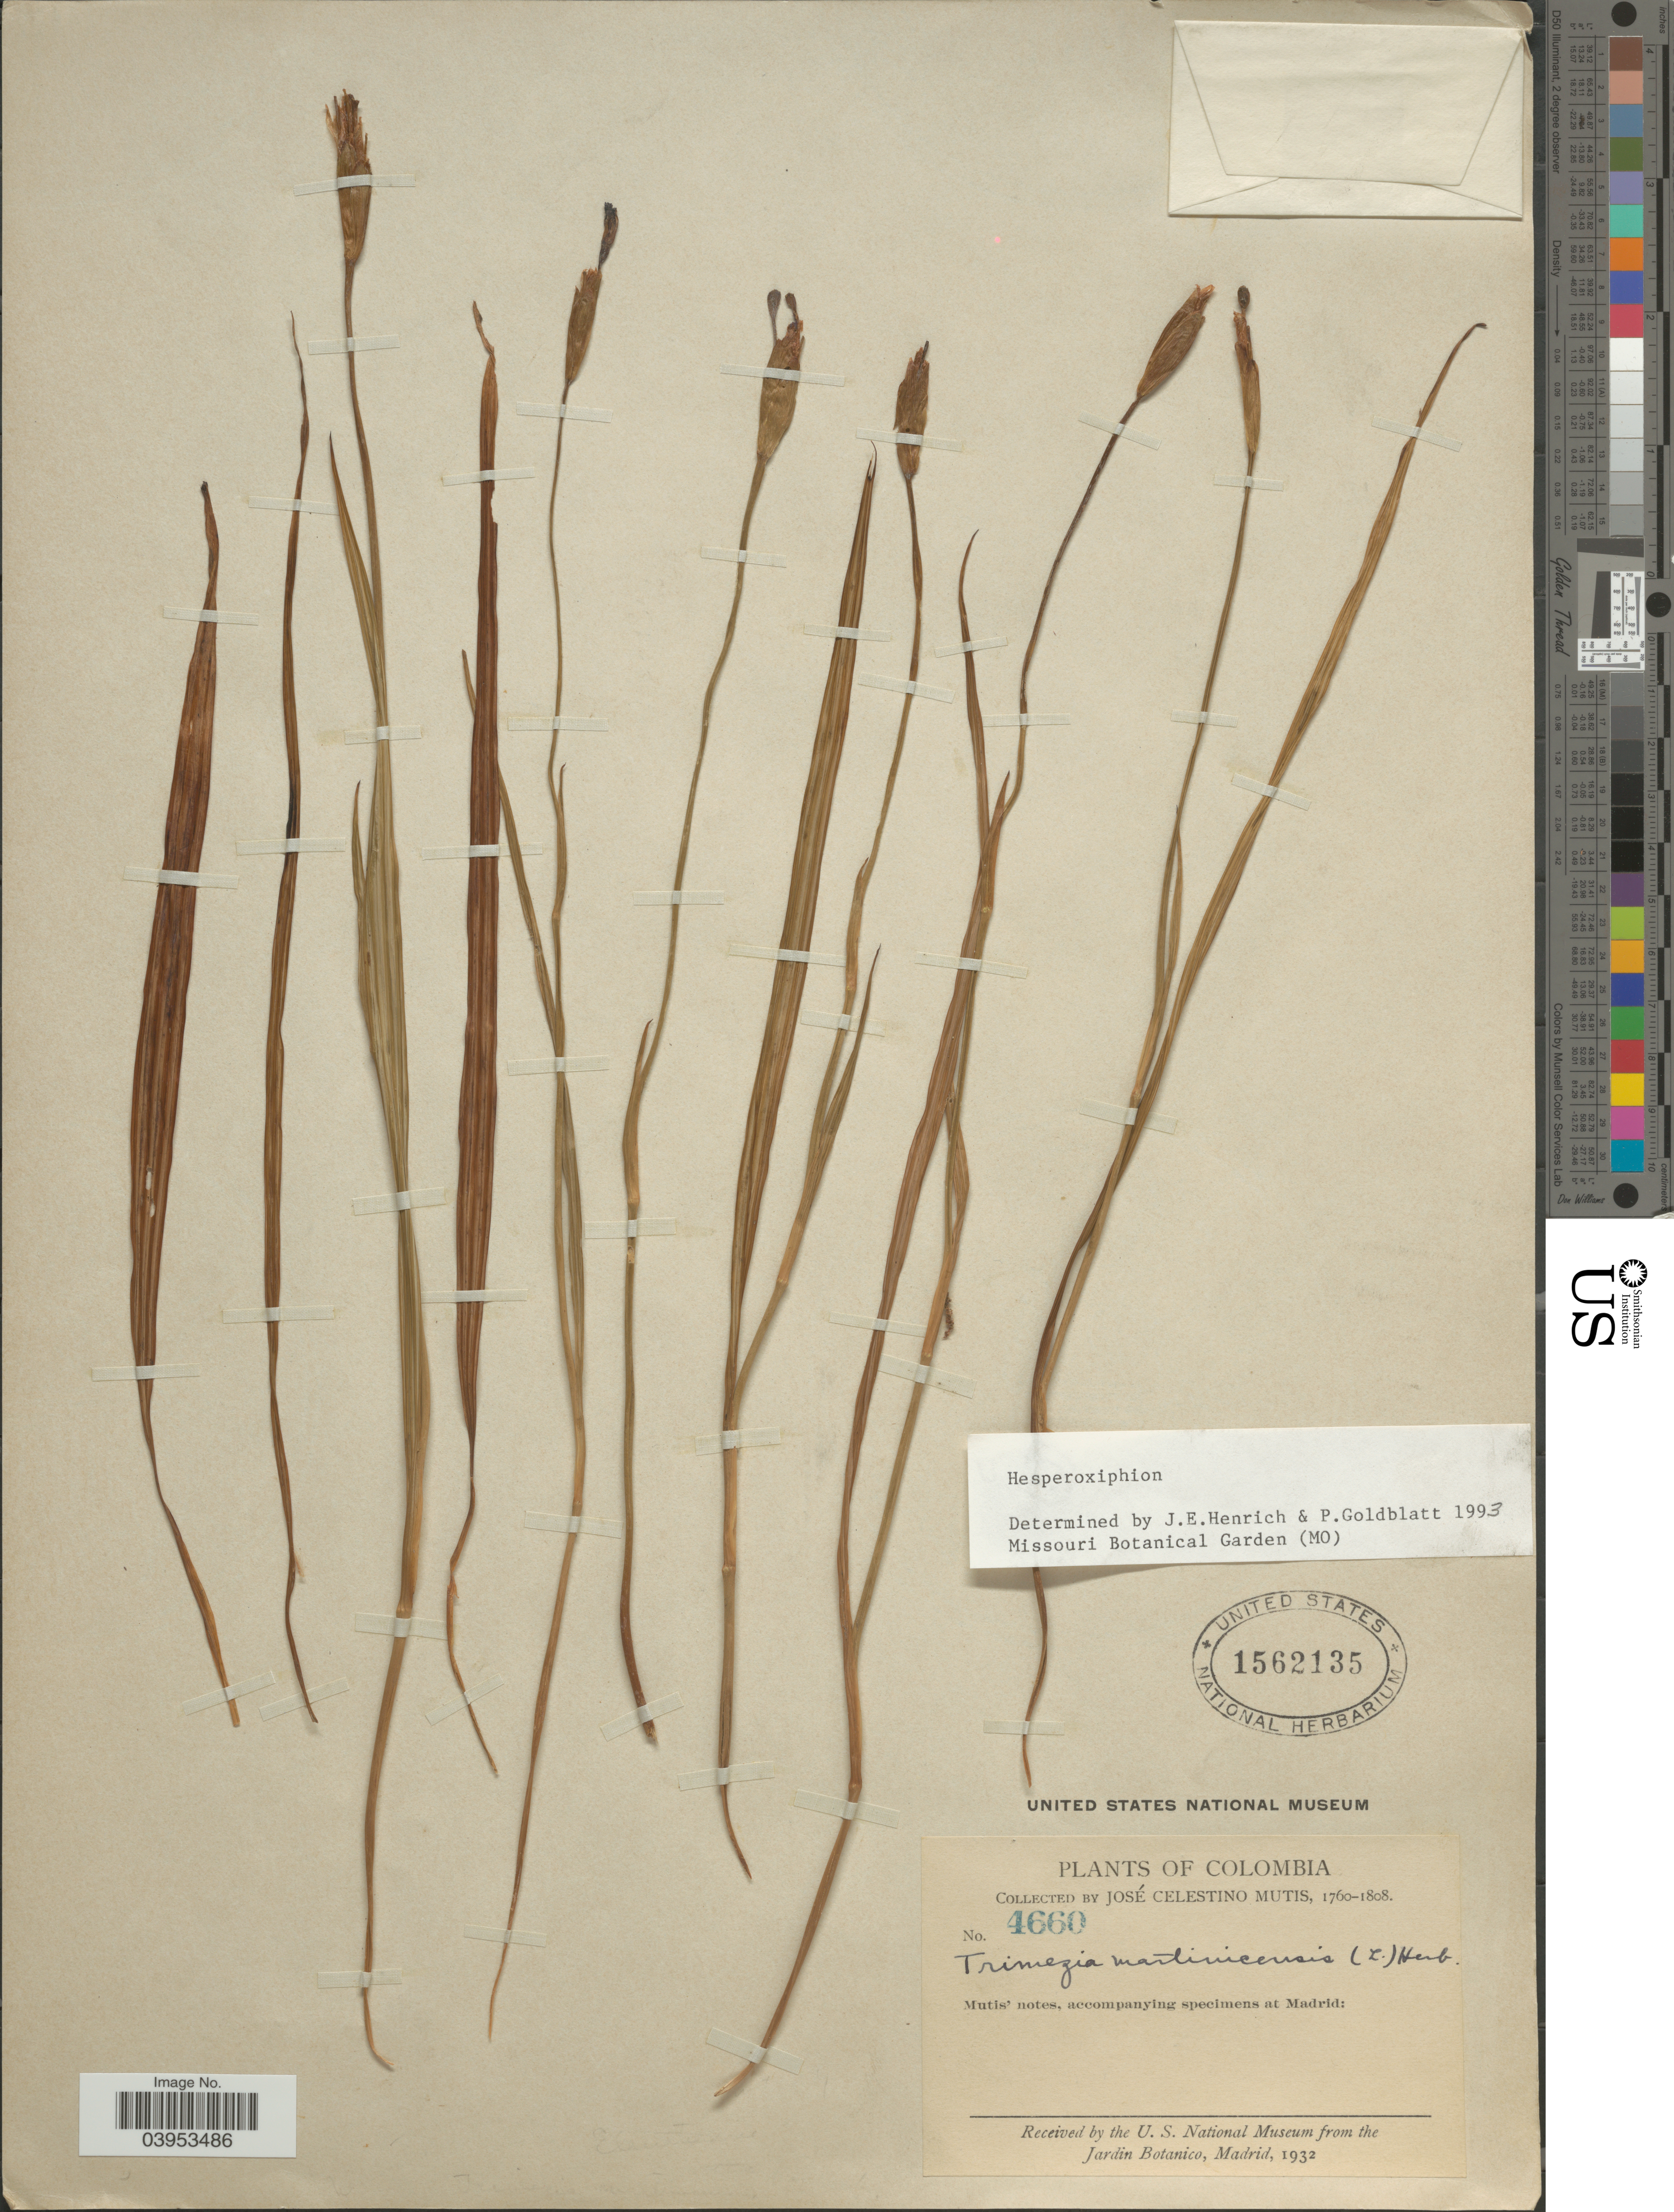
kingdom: Plantae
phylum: Tracheophyta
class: Liliopsida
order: Asparagales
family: Iridaceae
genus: Hesperoxiphion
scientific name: Hesperoxiphion sp.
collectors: J. C. B. Mutis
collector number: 4660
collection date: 1760/1808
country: Colombia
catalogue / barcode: US 1562135